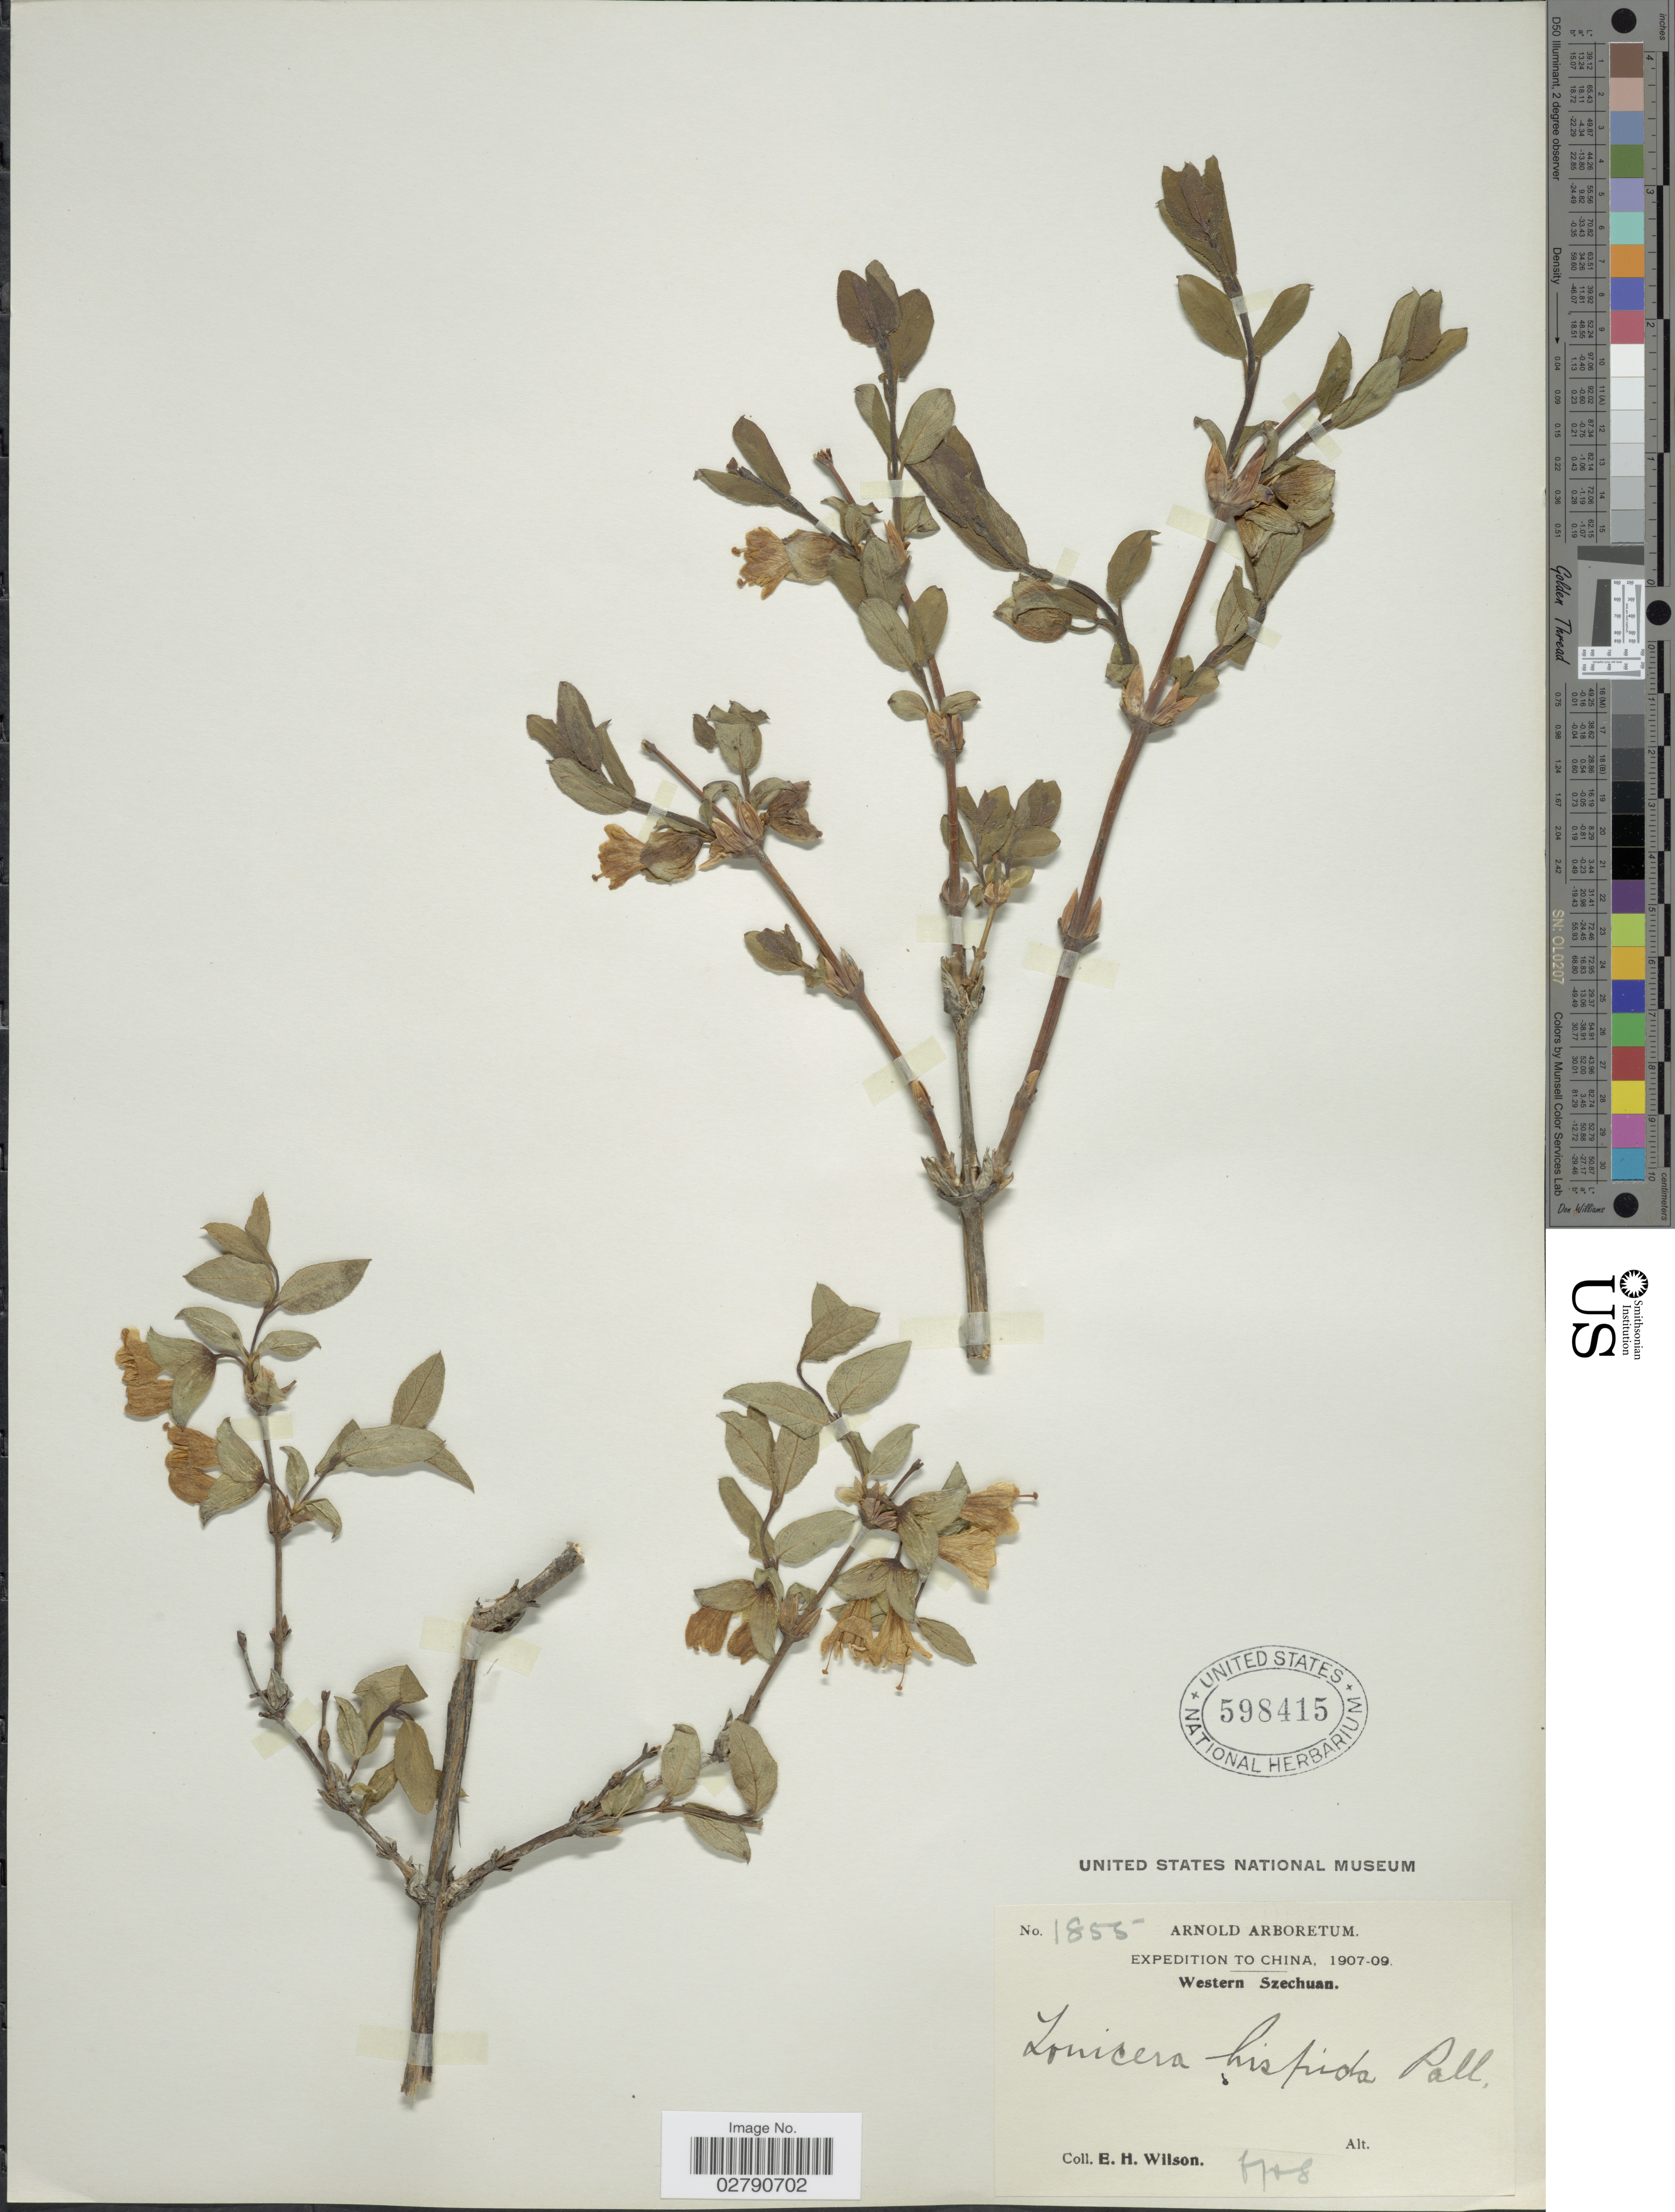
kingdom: Plantae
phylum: Tracheophyta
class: Magnoliopsida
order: Dipsacales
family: Caprifoliaceae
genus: Lonicera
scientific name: Lonicera hispida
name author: Pall. ex Roem. & Schult.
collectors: E. Wilson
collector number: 1855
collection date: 1908-06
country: China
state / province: Sichuan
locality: Western Szechuan.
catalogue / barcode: US 598415